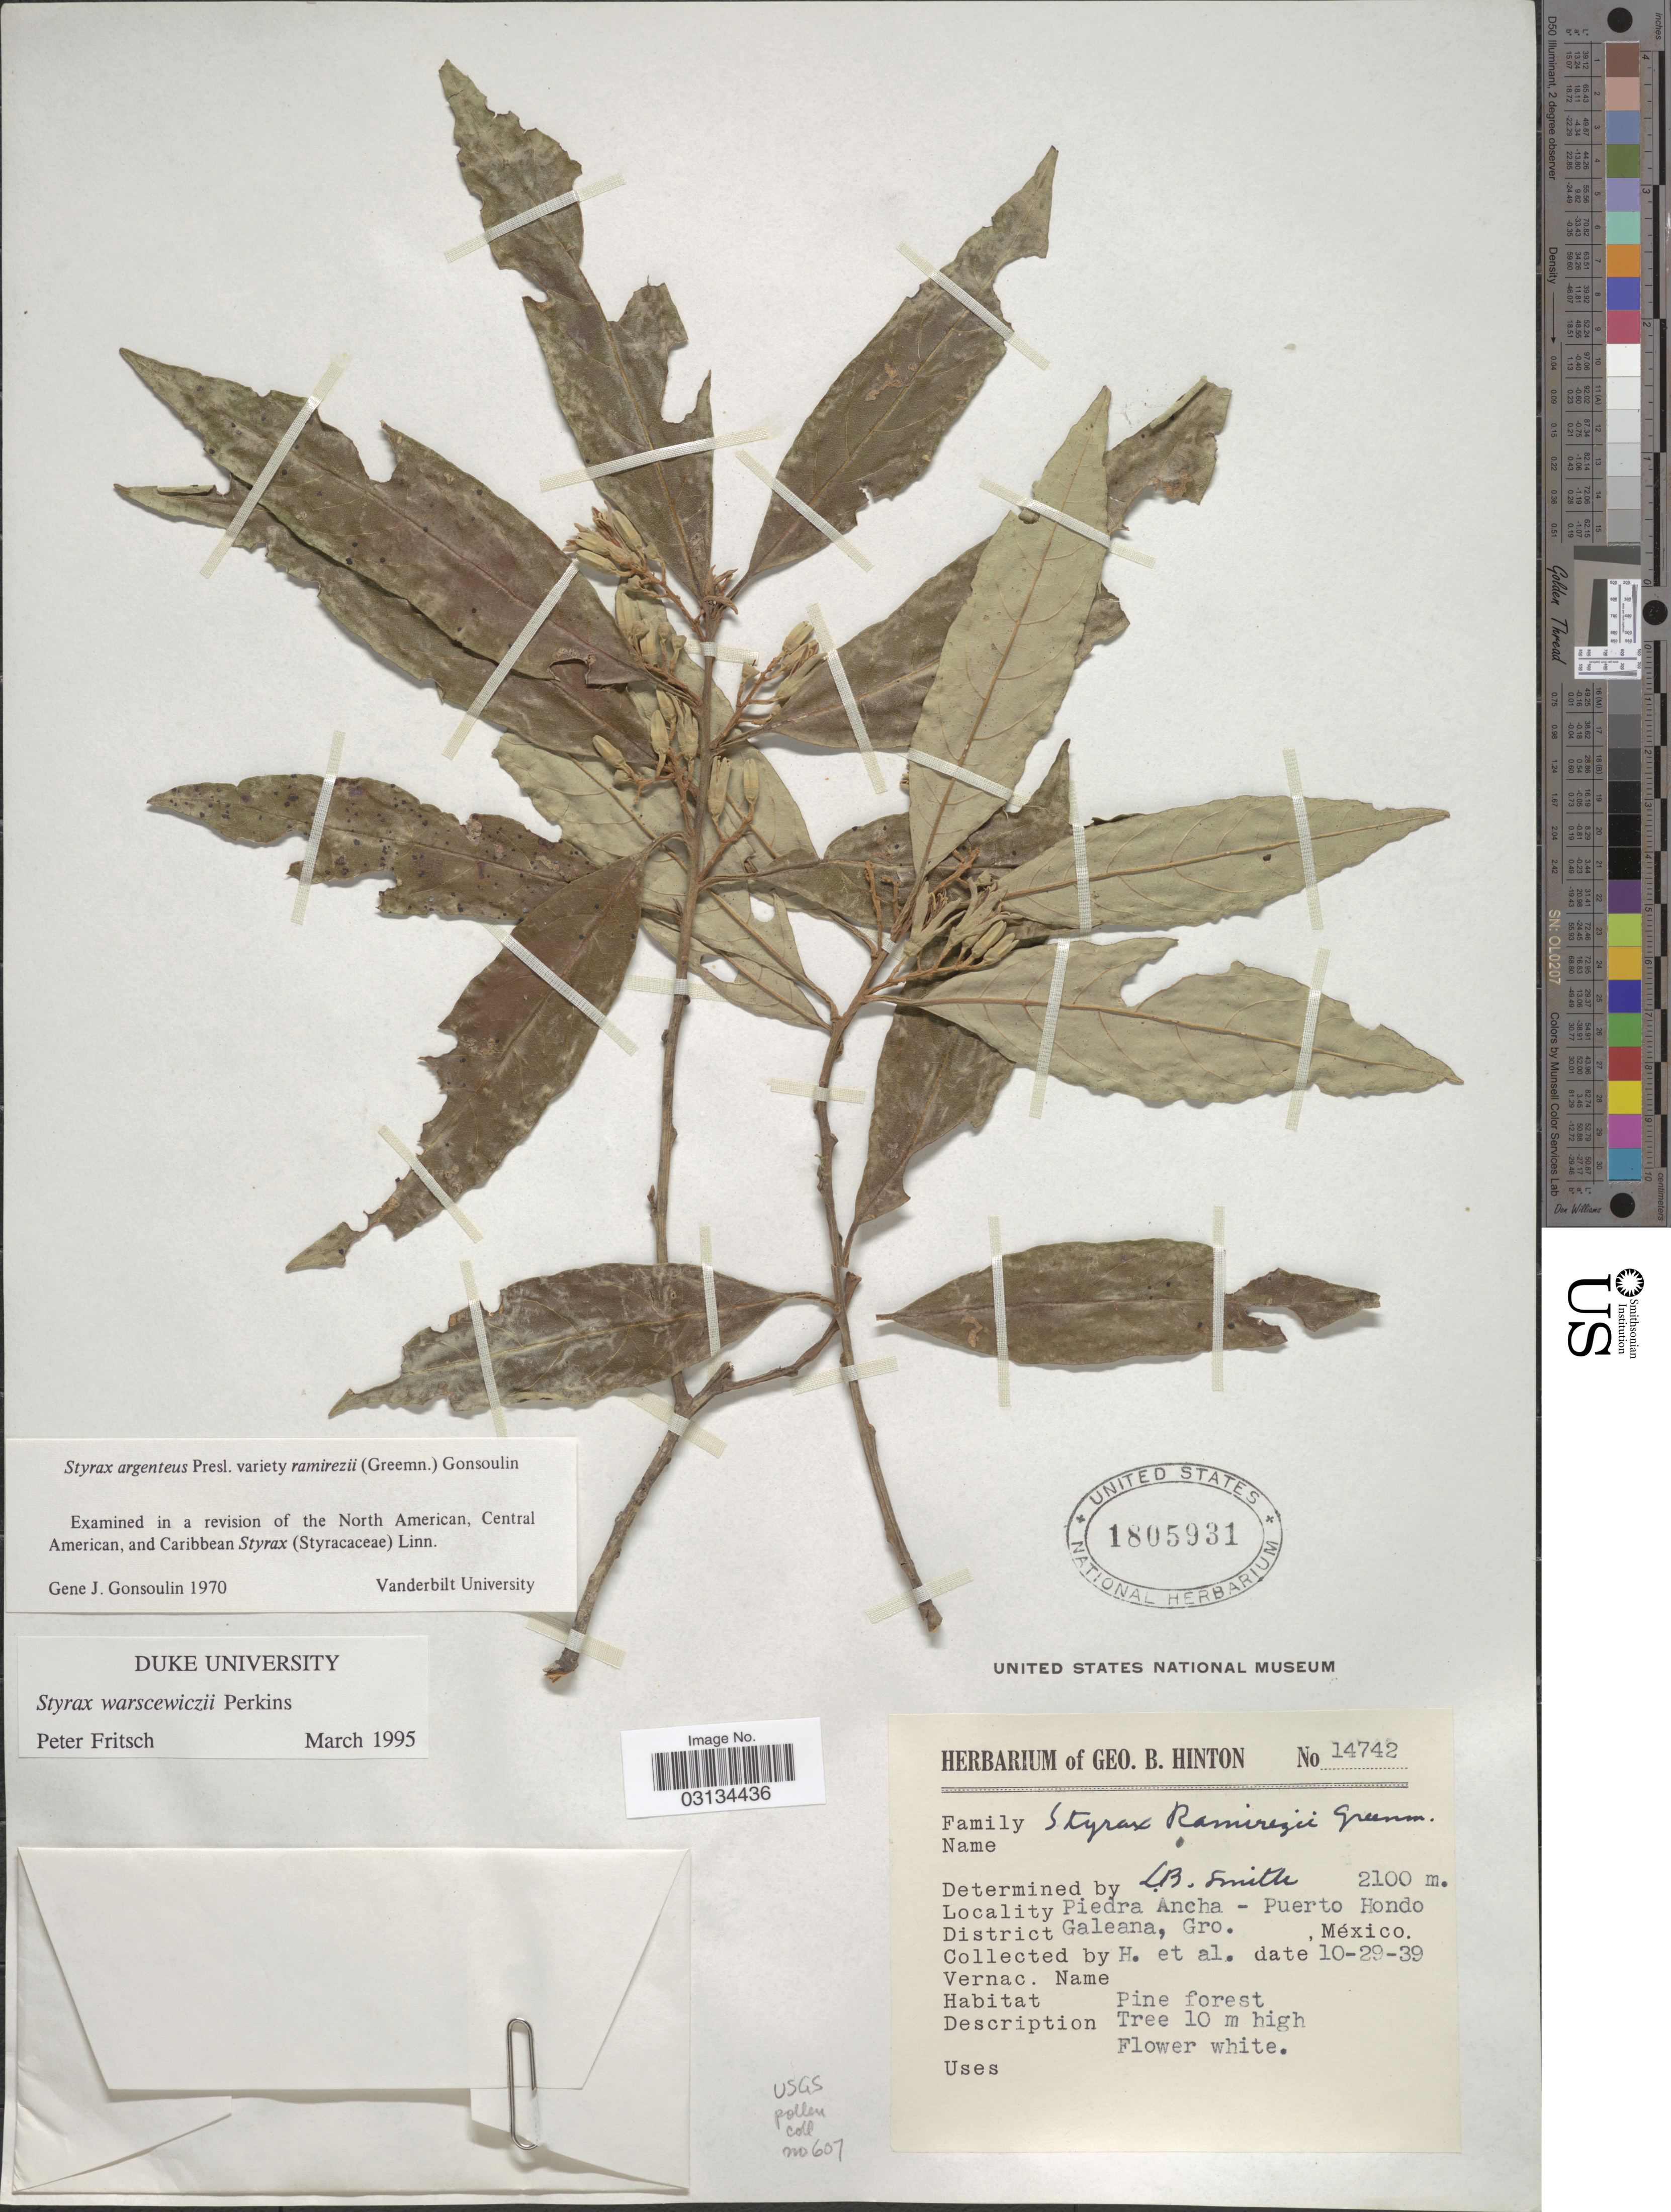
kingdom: Plantae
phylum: Tracheophyta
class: Magnoliopsida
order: Ericales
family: Styracaceae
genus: Styrax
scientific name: Styrax warscewiczii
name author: Perkins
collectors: G. B. Hinton & et al.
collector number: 14742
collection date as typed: Transcribed d/m/y: 29/10/39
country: Mexico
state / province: Guerrero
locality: Piedra Ancha - Puerto Hondo. District Galeana.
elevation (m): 2100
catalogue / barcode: US 1805931